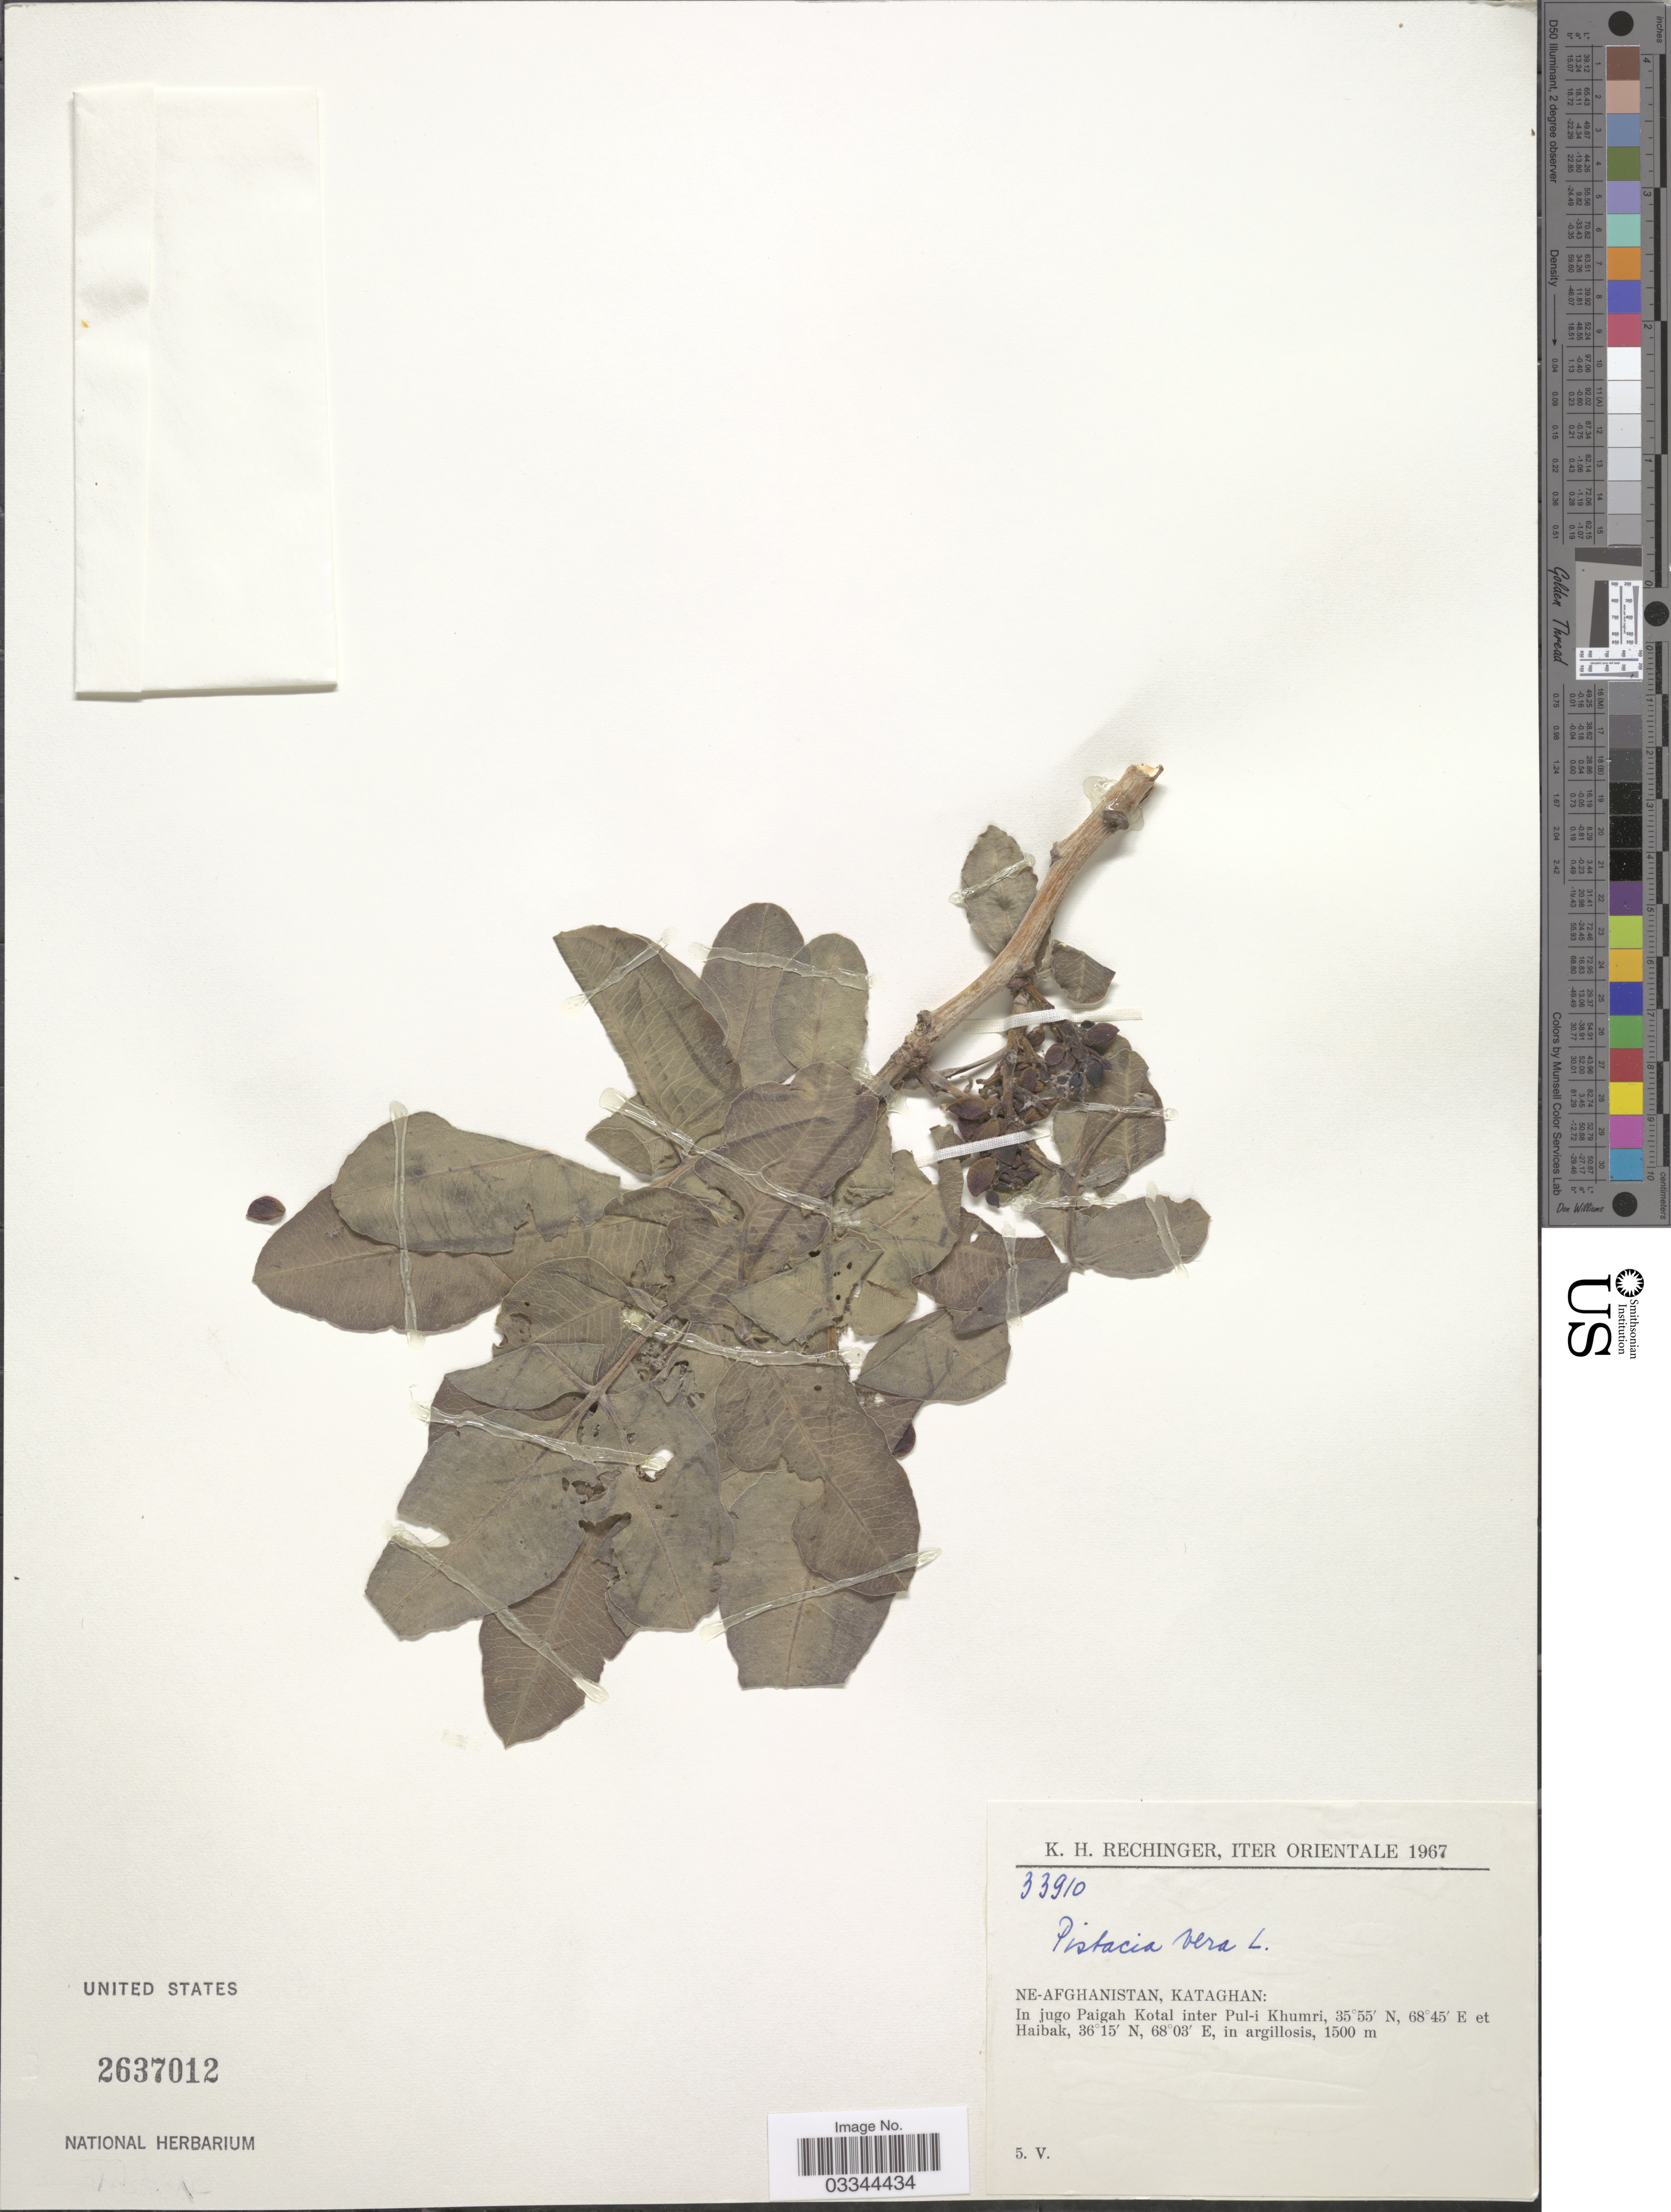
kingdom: Plantae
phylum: Tracheophyta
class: Magnoliopsida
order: Sapindales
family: Anacardiaceae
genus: Pistacia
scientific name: Pistacia vera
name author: L.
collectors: K. H. Rechinger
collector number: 33910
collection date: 1967-05-05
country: Afghanistan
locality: Iter Orientale. NE-Afghanistan, Kataghan: In jugo Paigha Kotal inter Pul-i Khumri et Haibak.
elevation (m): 1500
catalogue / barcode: US 2637012